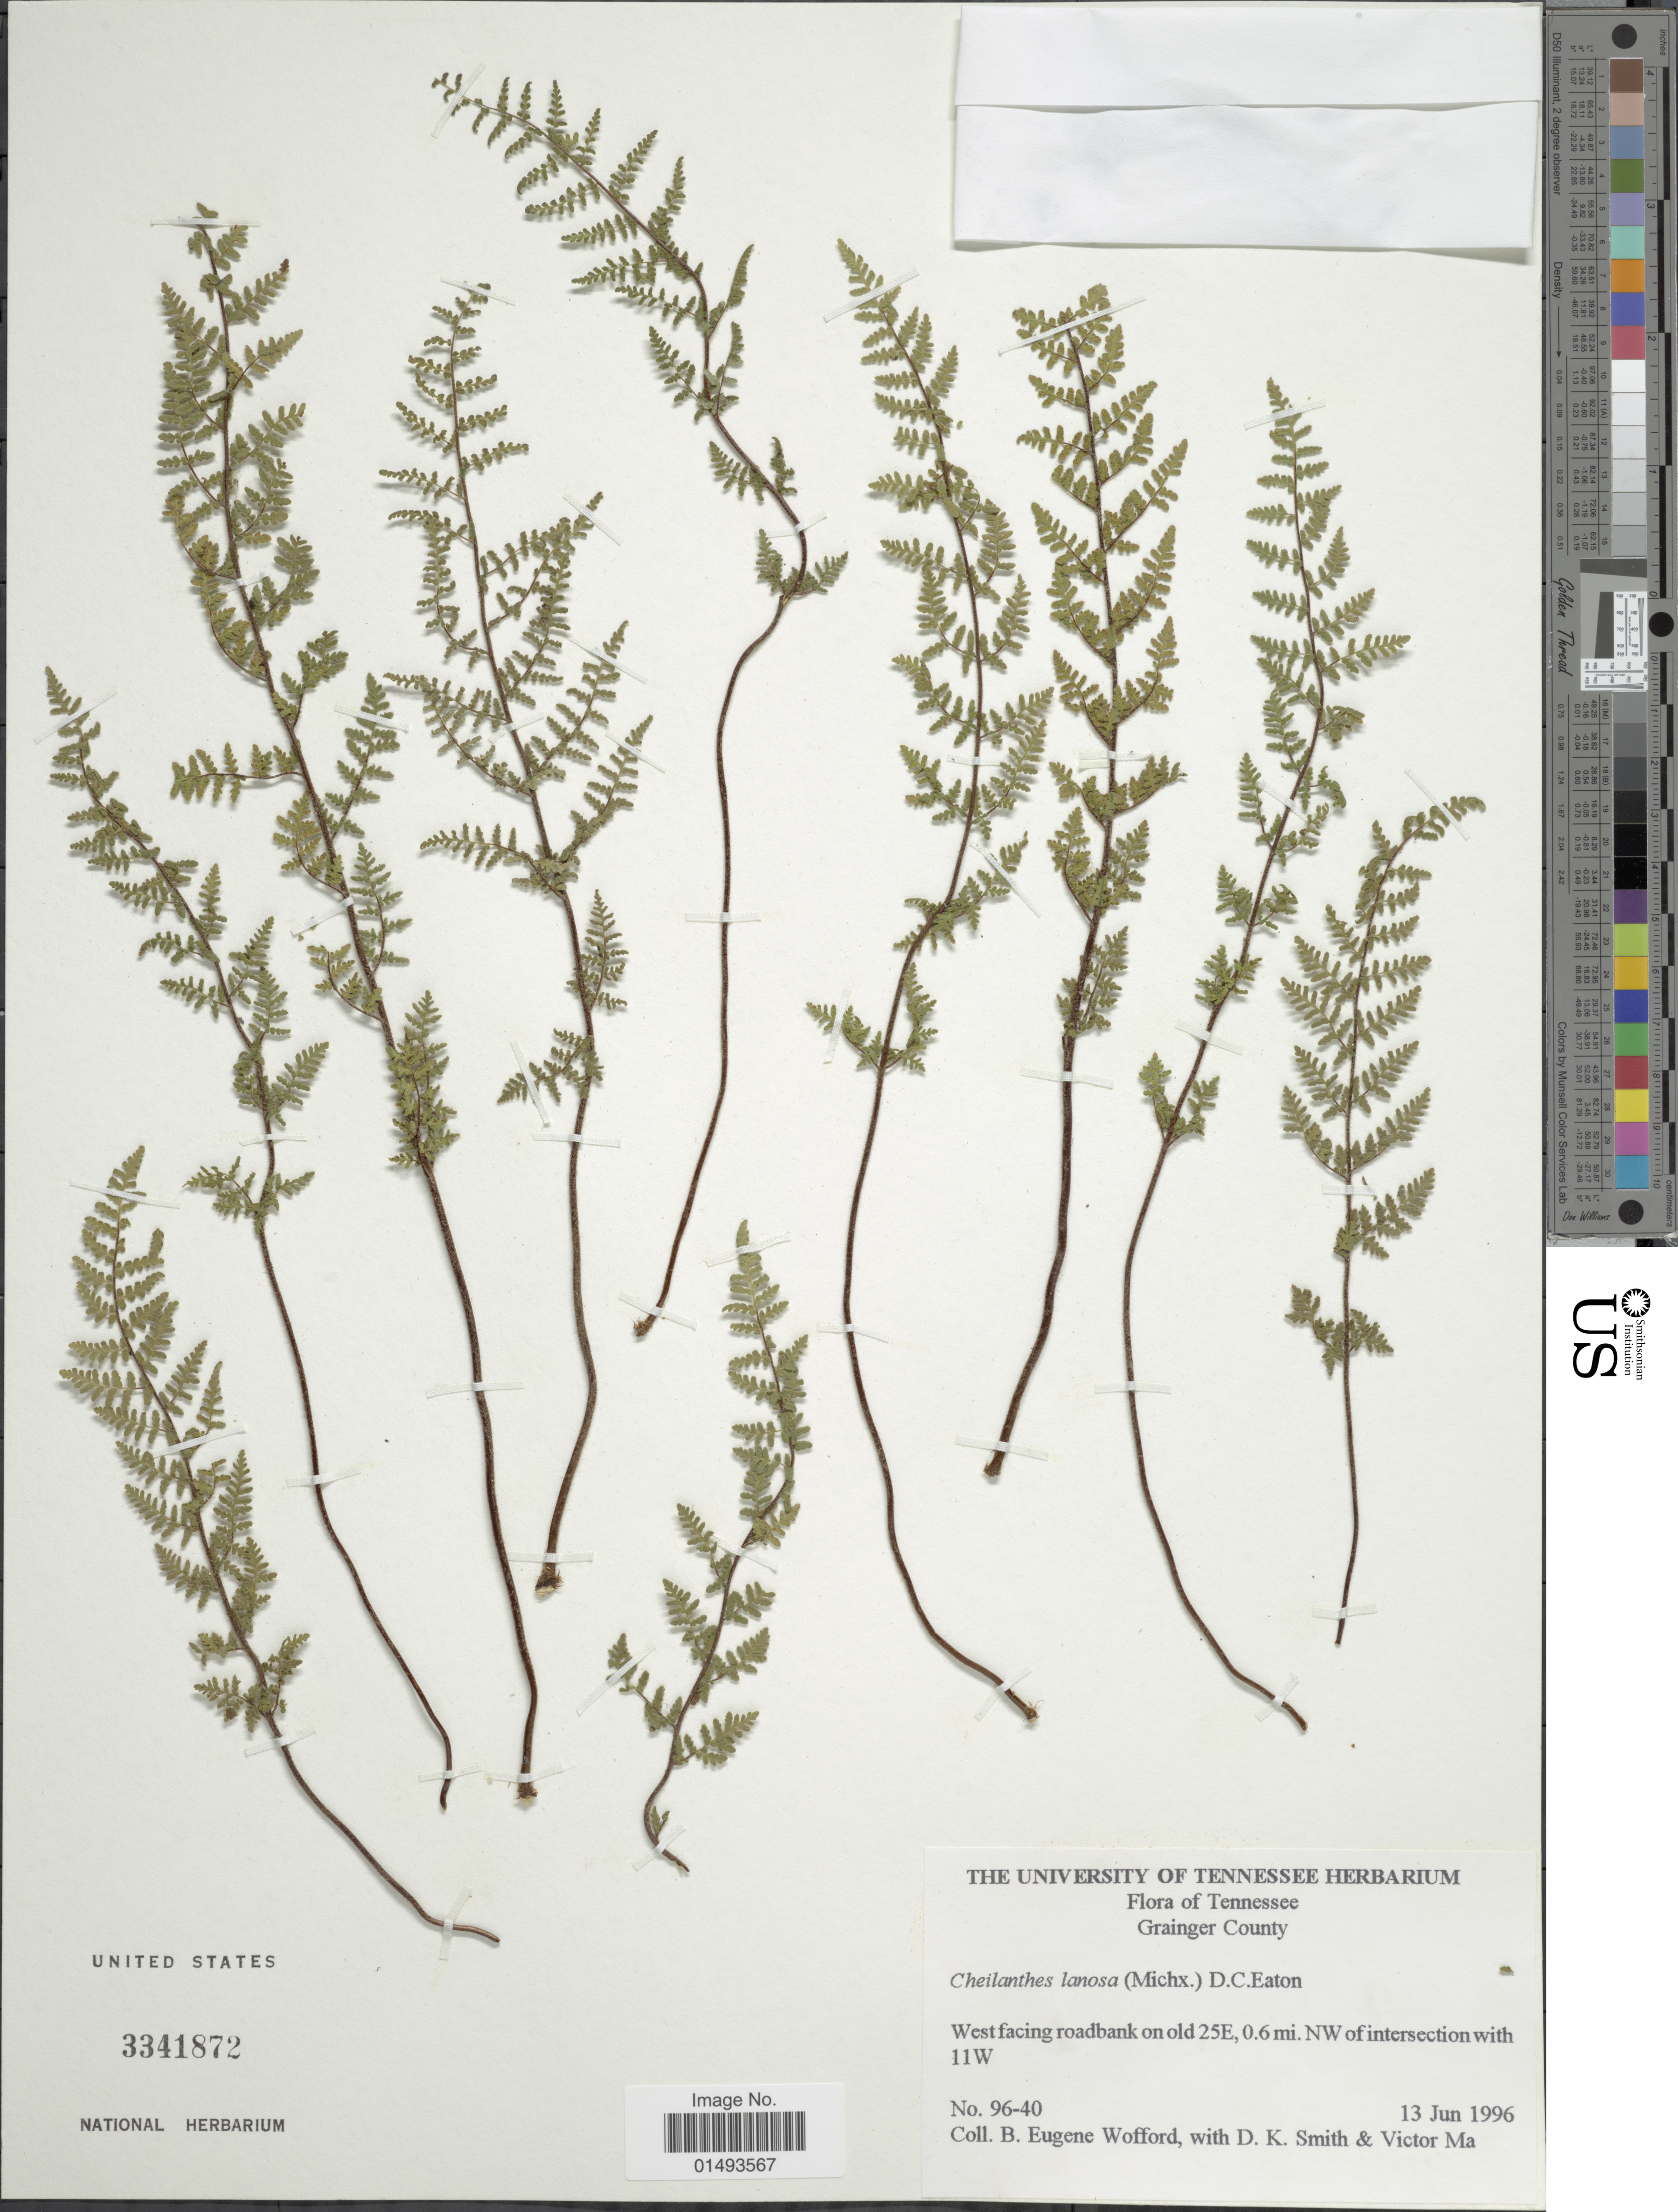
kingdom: Plantae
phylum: Tracheophyta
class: Polypodiopsida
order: Polypodiales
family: Pteridaceae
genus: Myriopteris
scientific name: Myriopteris lanosa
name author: (Michx.) Grusz & Windham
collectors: B. Wofford, D. K. Smith & V. Badillo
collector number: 96-40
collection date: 1996-06-13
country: United States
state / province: Tennessee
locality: Flora of Tennessee, West facing roadbank on old 25E, 0.6 mi. NW of intersection with 11W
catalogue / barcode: US 3341872